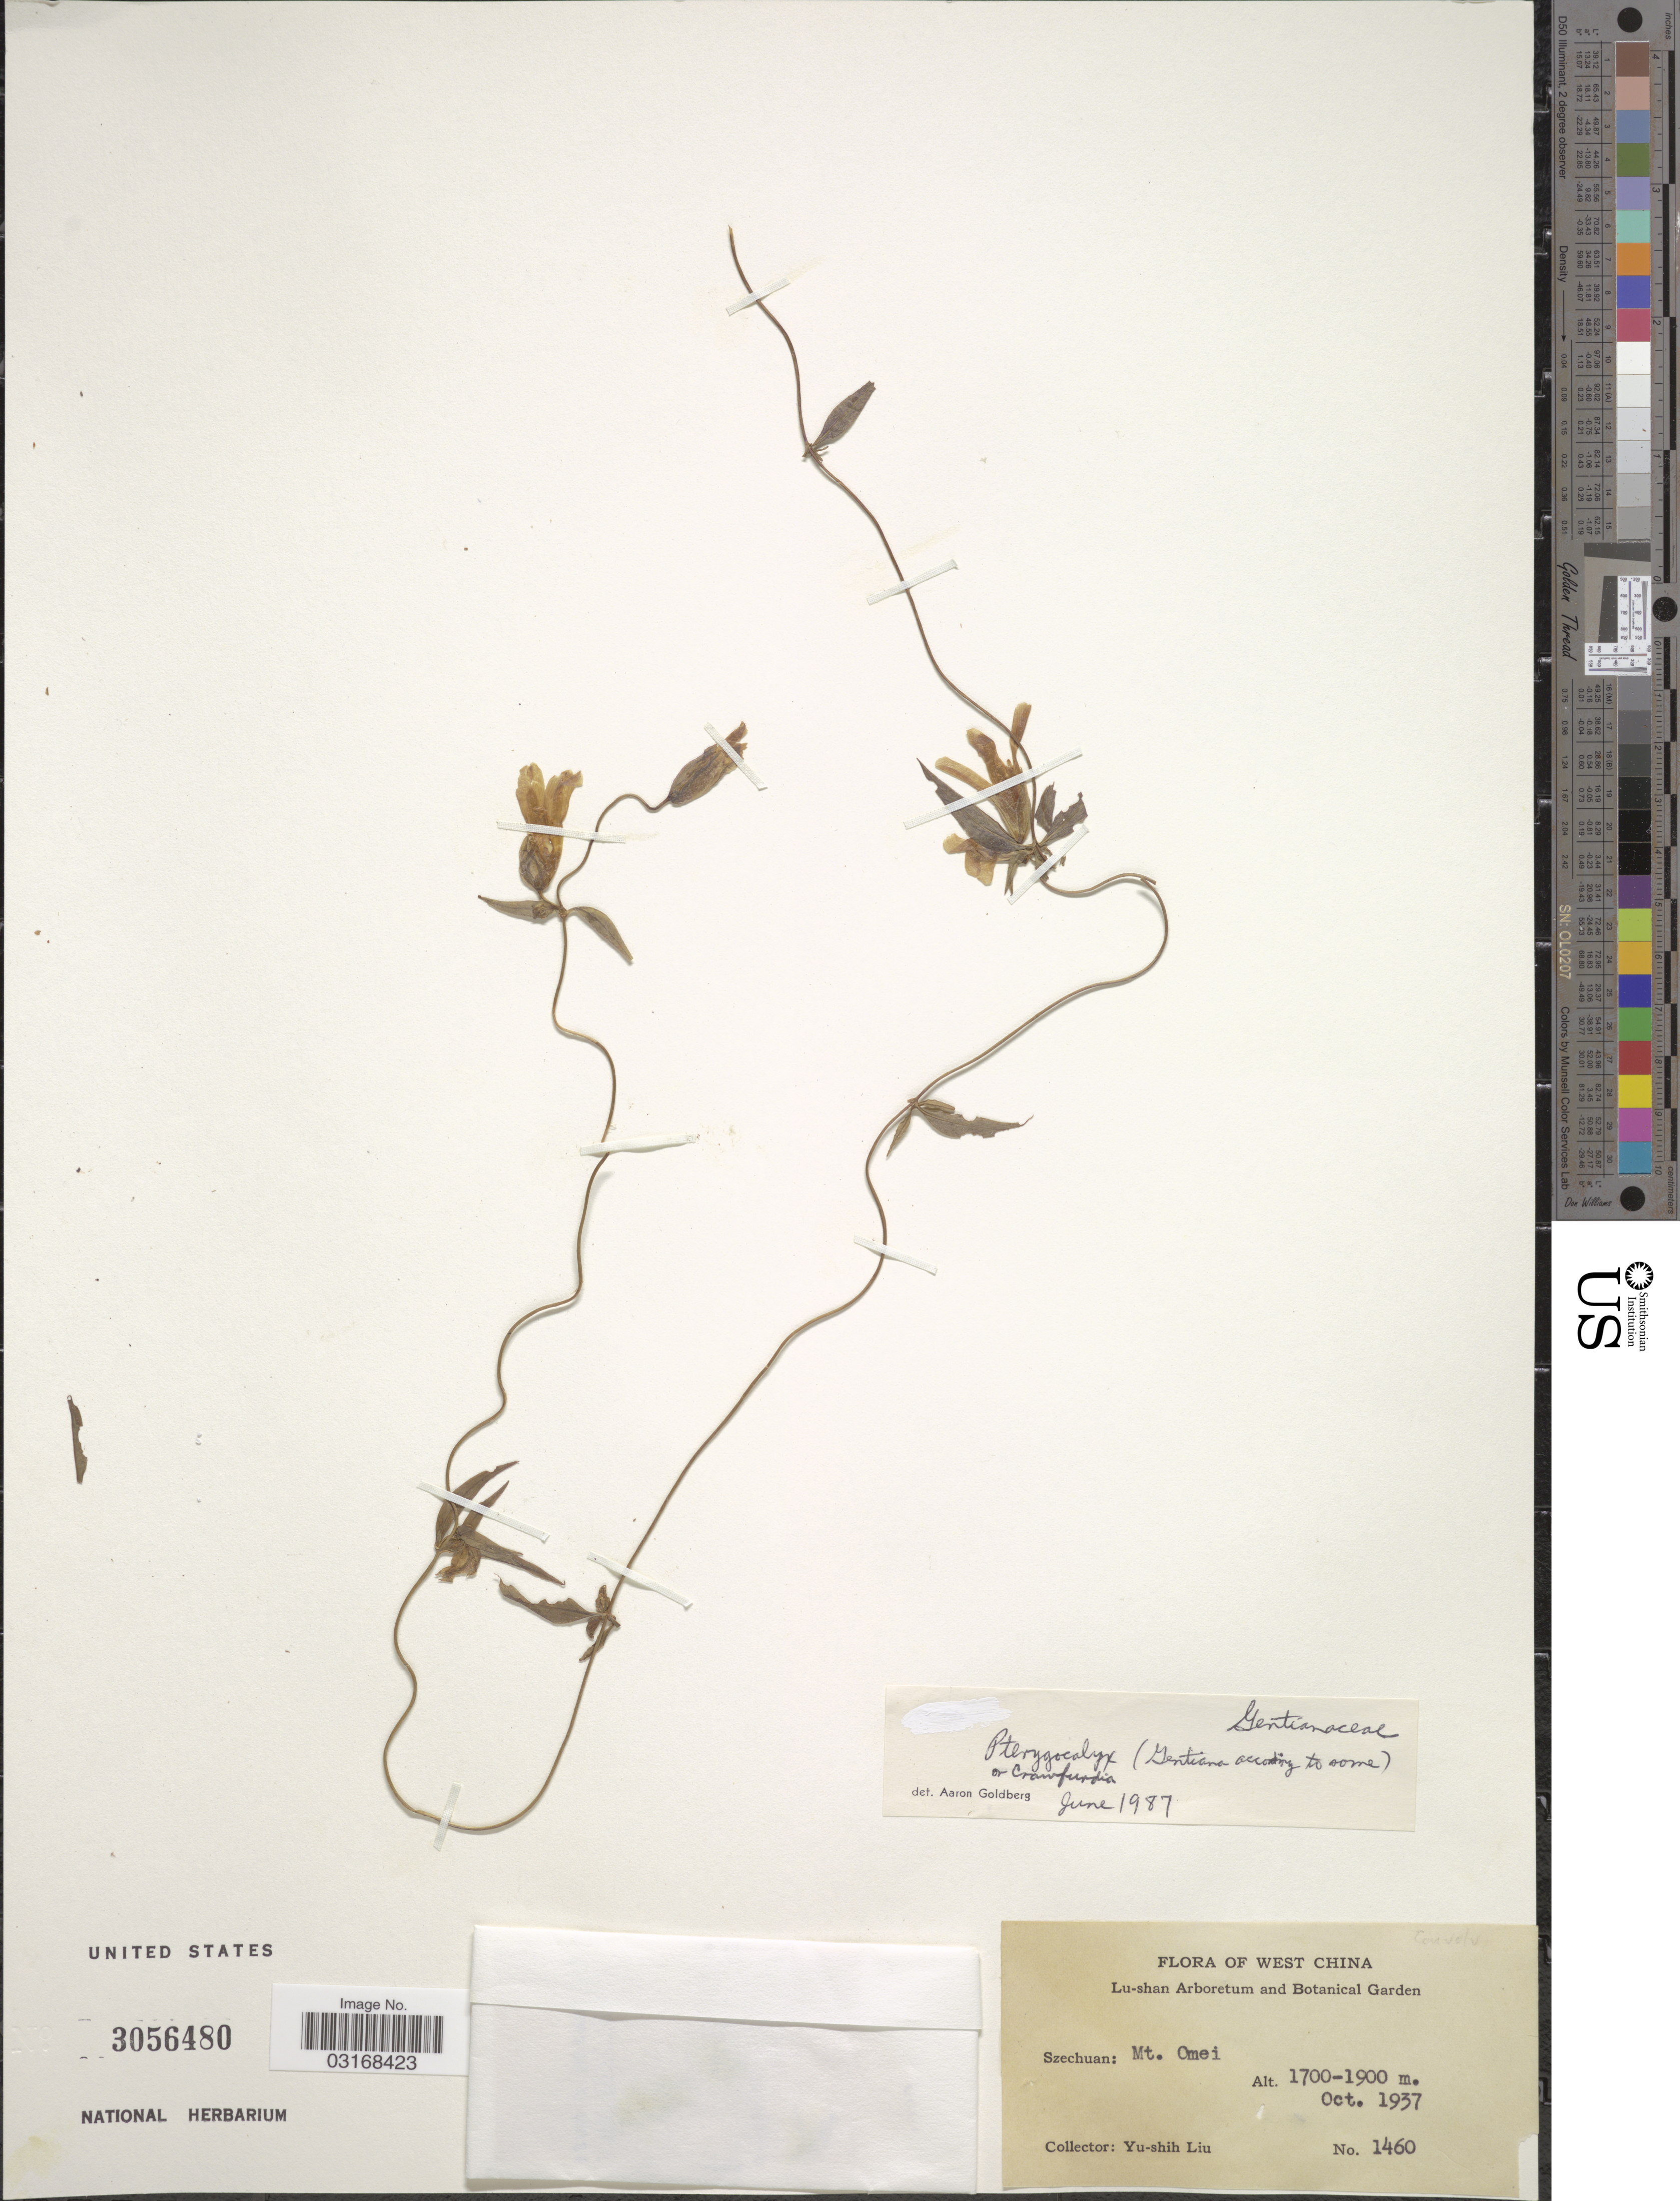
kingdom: Plantae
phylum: Tracheophyta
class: Magnoliopsida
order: Gentianales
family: Gentianaceae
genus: Crawfurdia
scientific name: Crawfurdia sp.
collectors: Y.-S. Liu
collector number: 1460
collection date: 1937-10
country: China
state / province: Sichuan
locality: West China. Szechuan: Mt. Omei.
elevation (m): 1700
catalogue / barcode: US 3056480